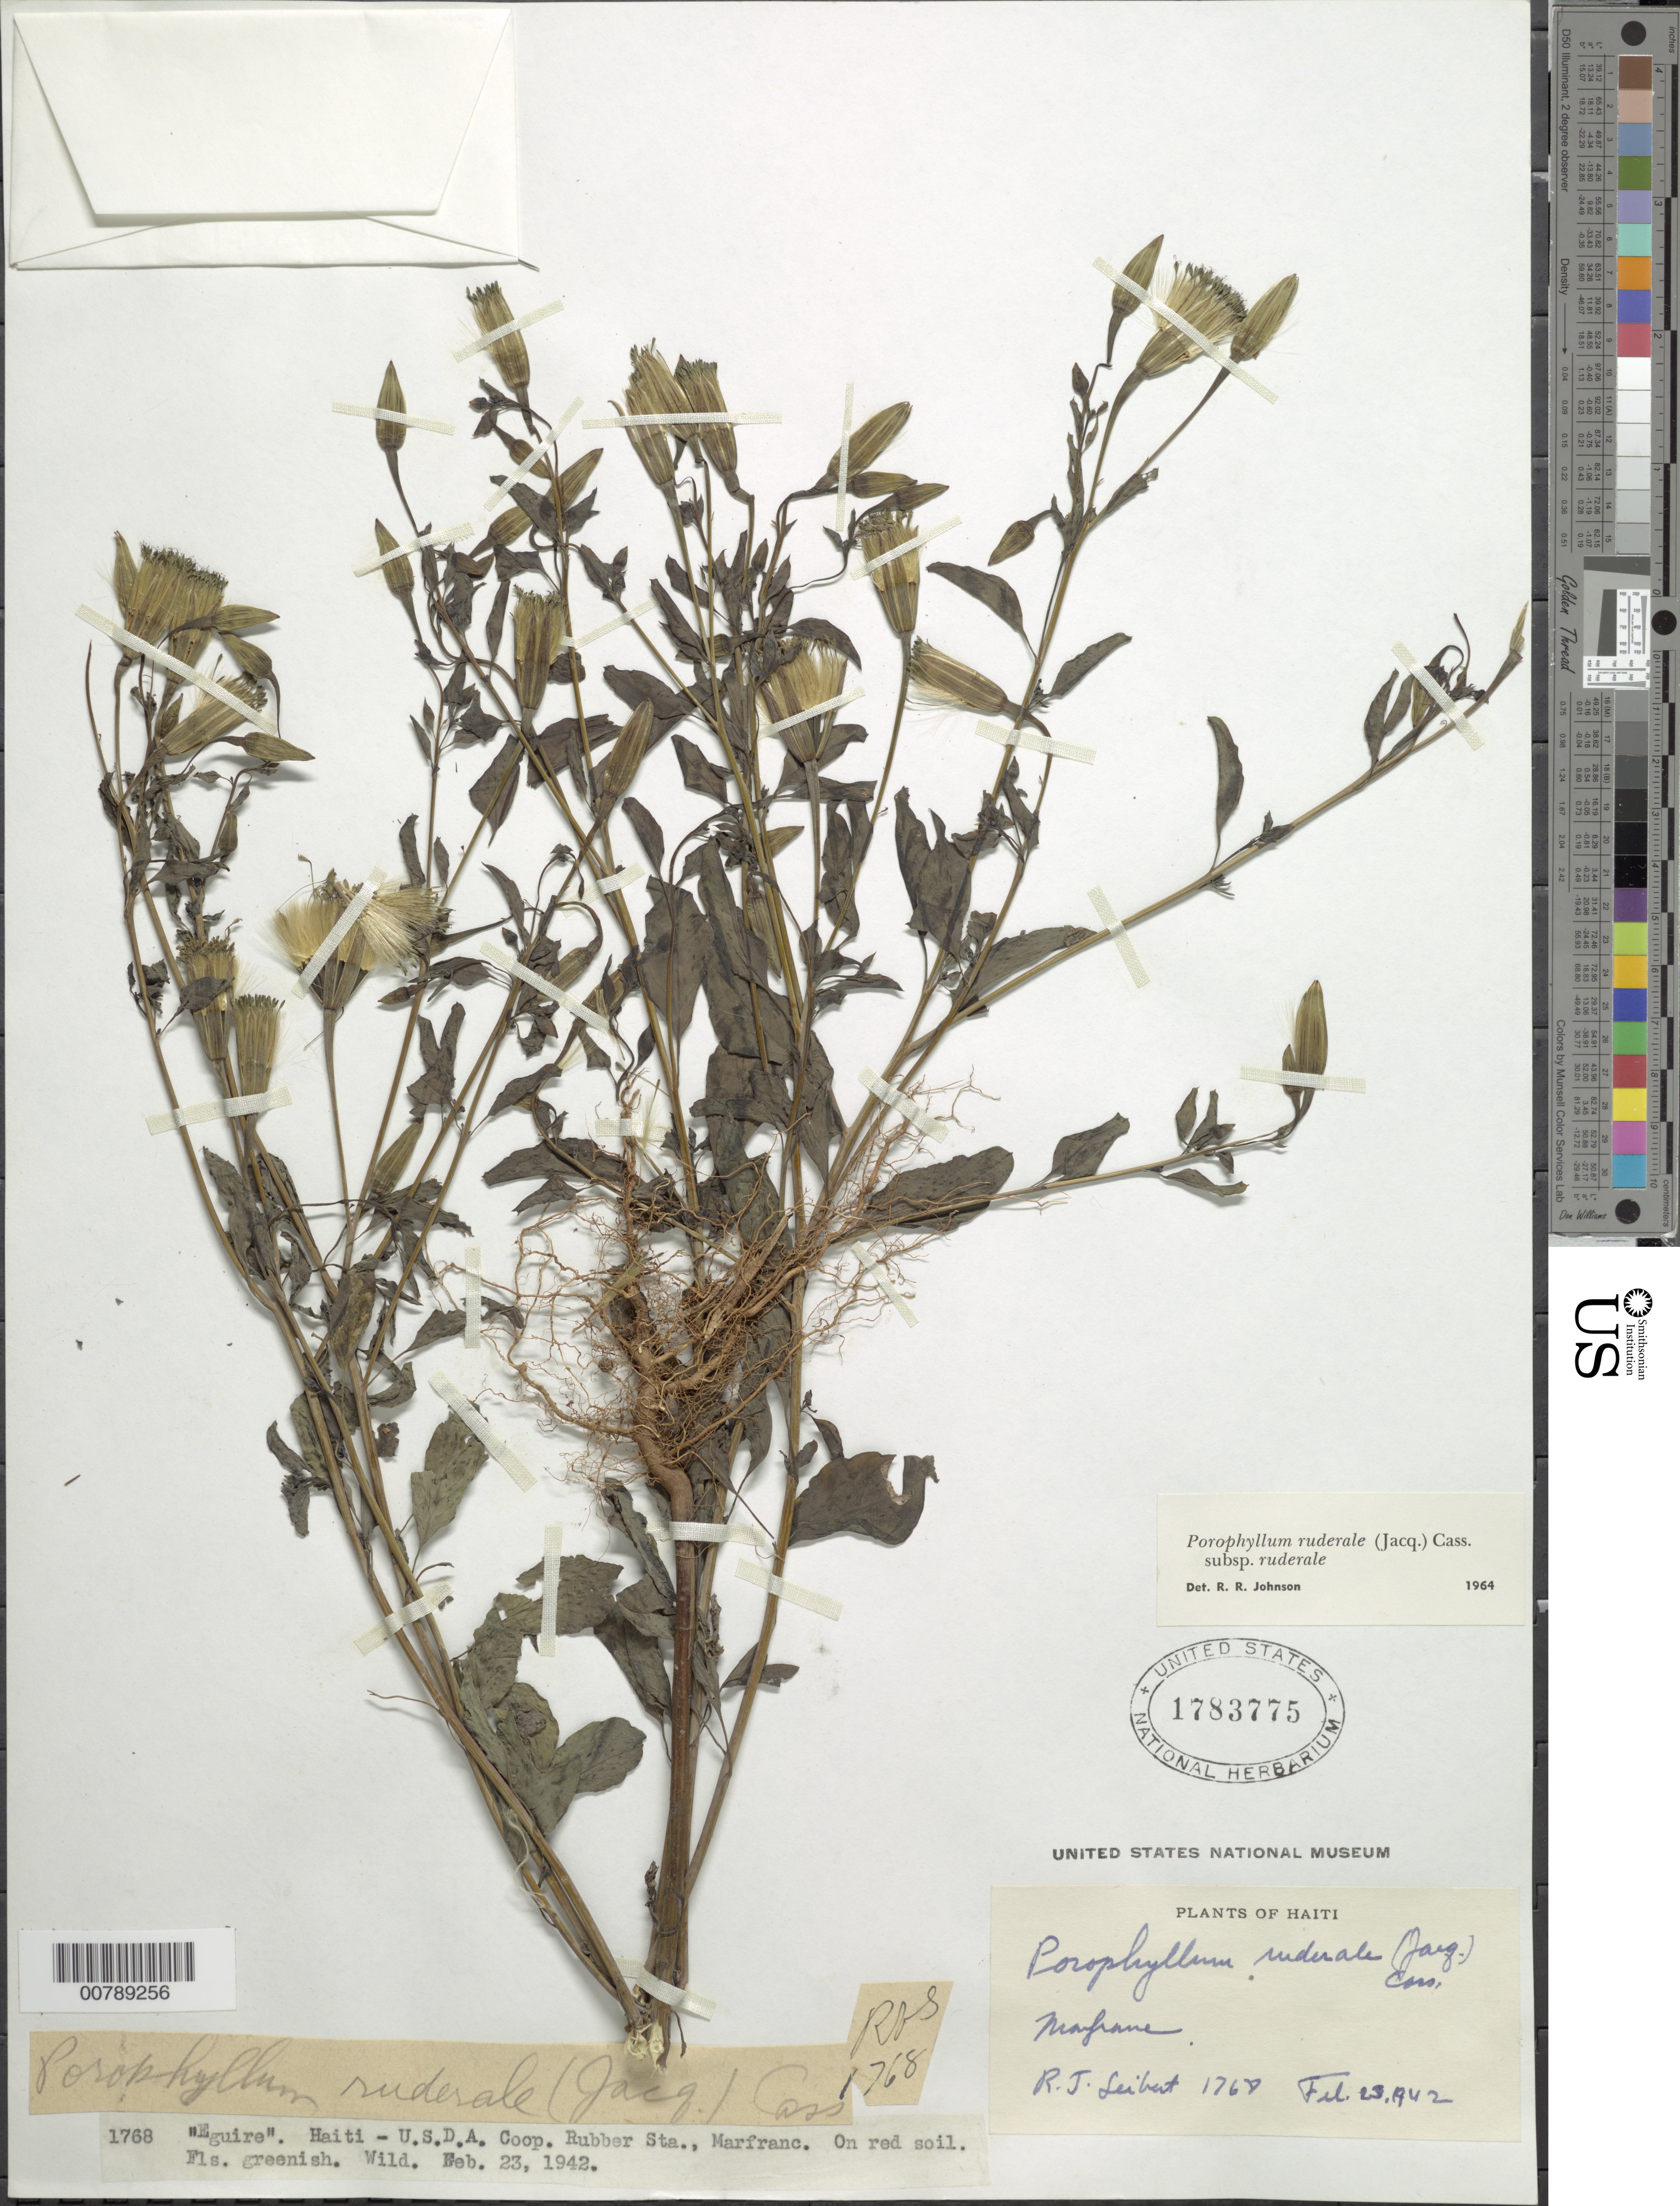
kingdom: Plantae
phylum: Tracheophyta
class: Magnoliopsida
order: Asterales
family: Asteraceae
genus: Porophyllum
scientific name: Porophyllum ruderale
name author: (Jacq.) Cass.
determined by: Johnson, R. R.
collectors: R. J. Seibert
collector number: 1768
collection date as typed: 23 Feb 1942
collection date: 1942-02-23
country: Haiti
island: Hispaniola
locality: USDA Coop. Rubber Sta., Marfranc. On red soil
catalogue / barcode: US 1783775